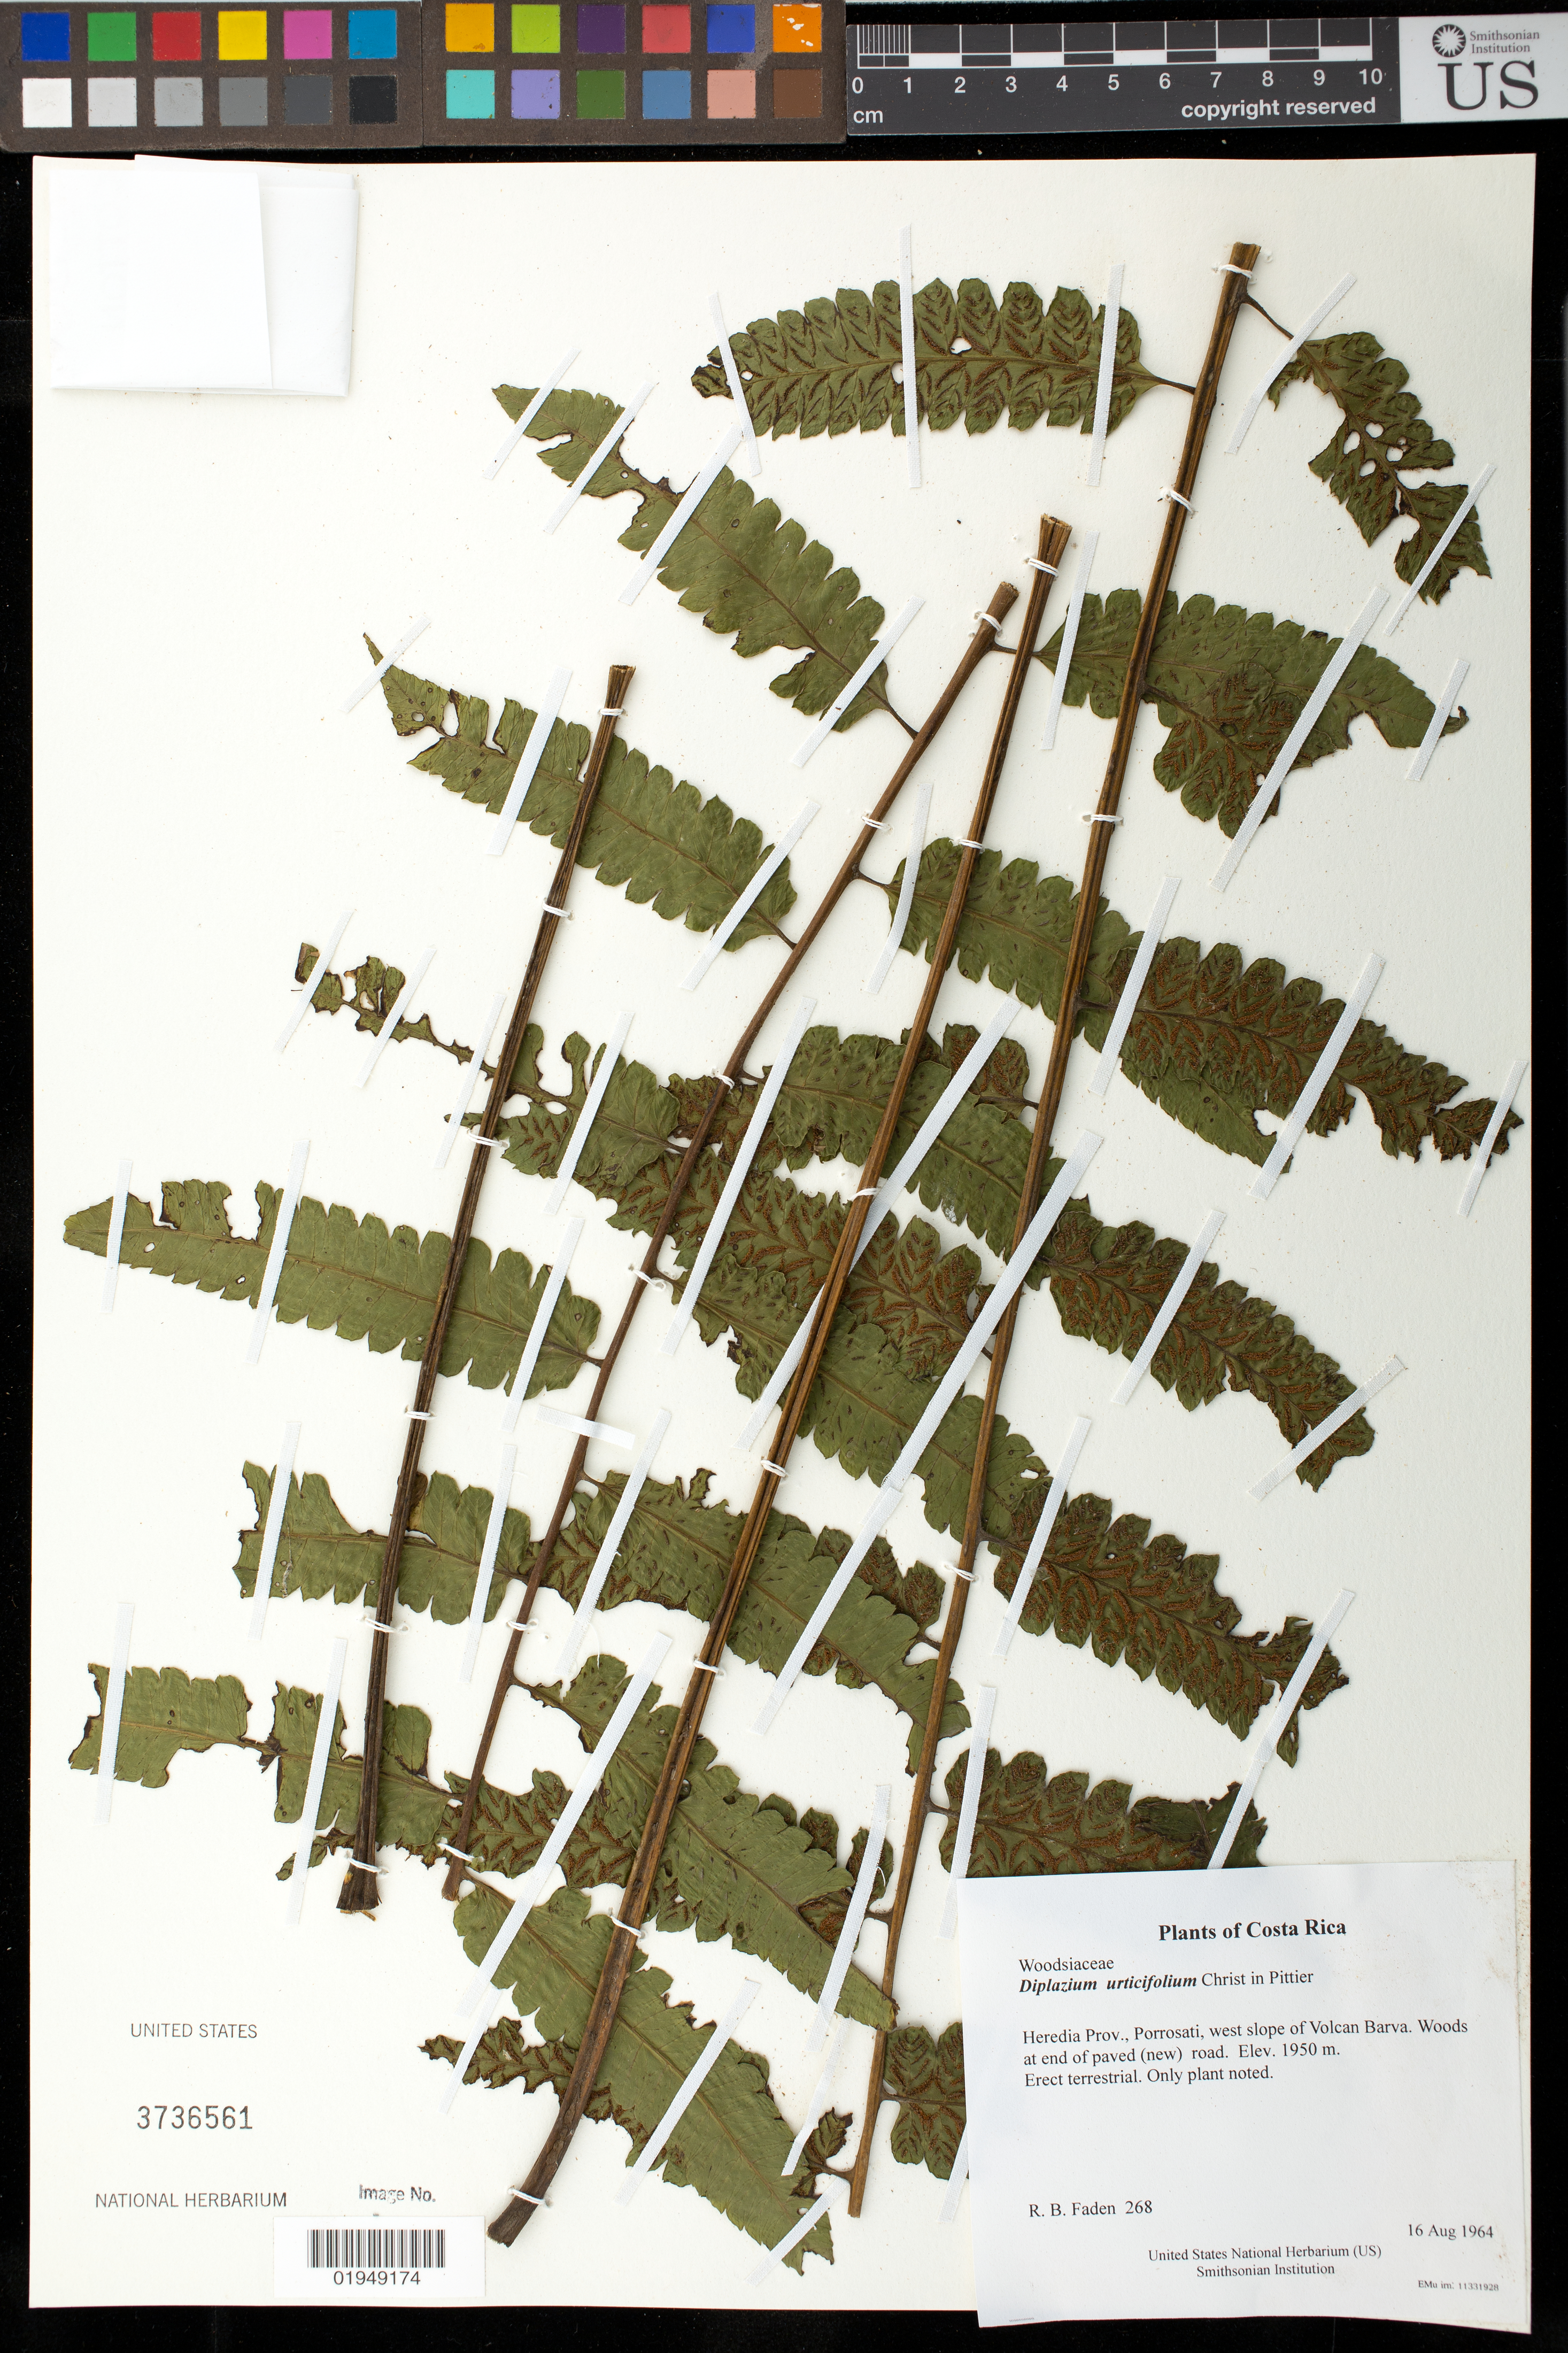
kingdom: Plantae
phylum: Tracheophyta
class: Polypodiopsida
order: Polypodiales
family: Athyriaceae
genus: Diplazium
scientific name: Diplazium urticifolium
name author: Christ in Pittier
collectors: R. B. Faden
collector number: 268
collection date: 1964-08-16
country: Costa Rica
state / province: Heredia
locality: Porrosati, west slope of Volcan Barva. Woods at end of paved (new) road.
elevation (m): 1950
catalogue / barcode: US 3736561